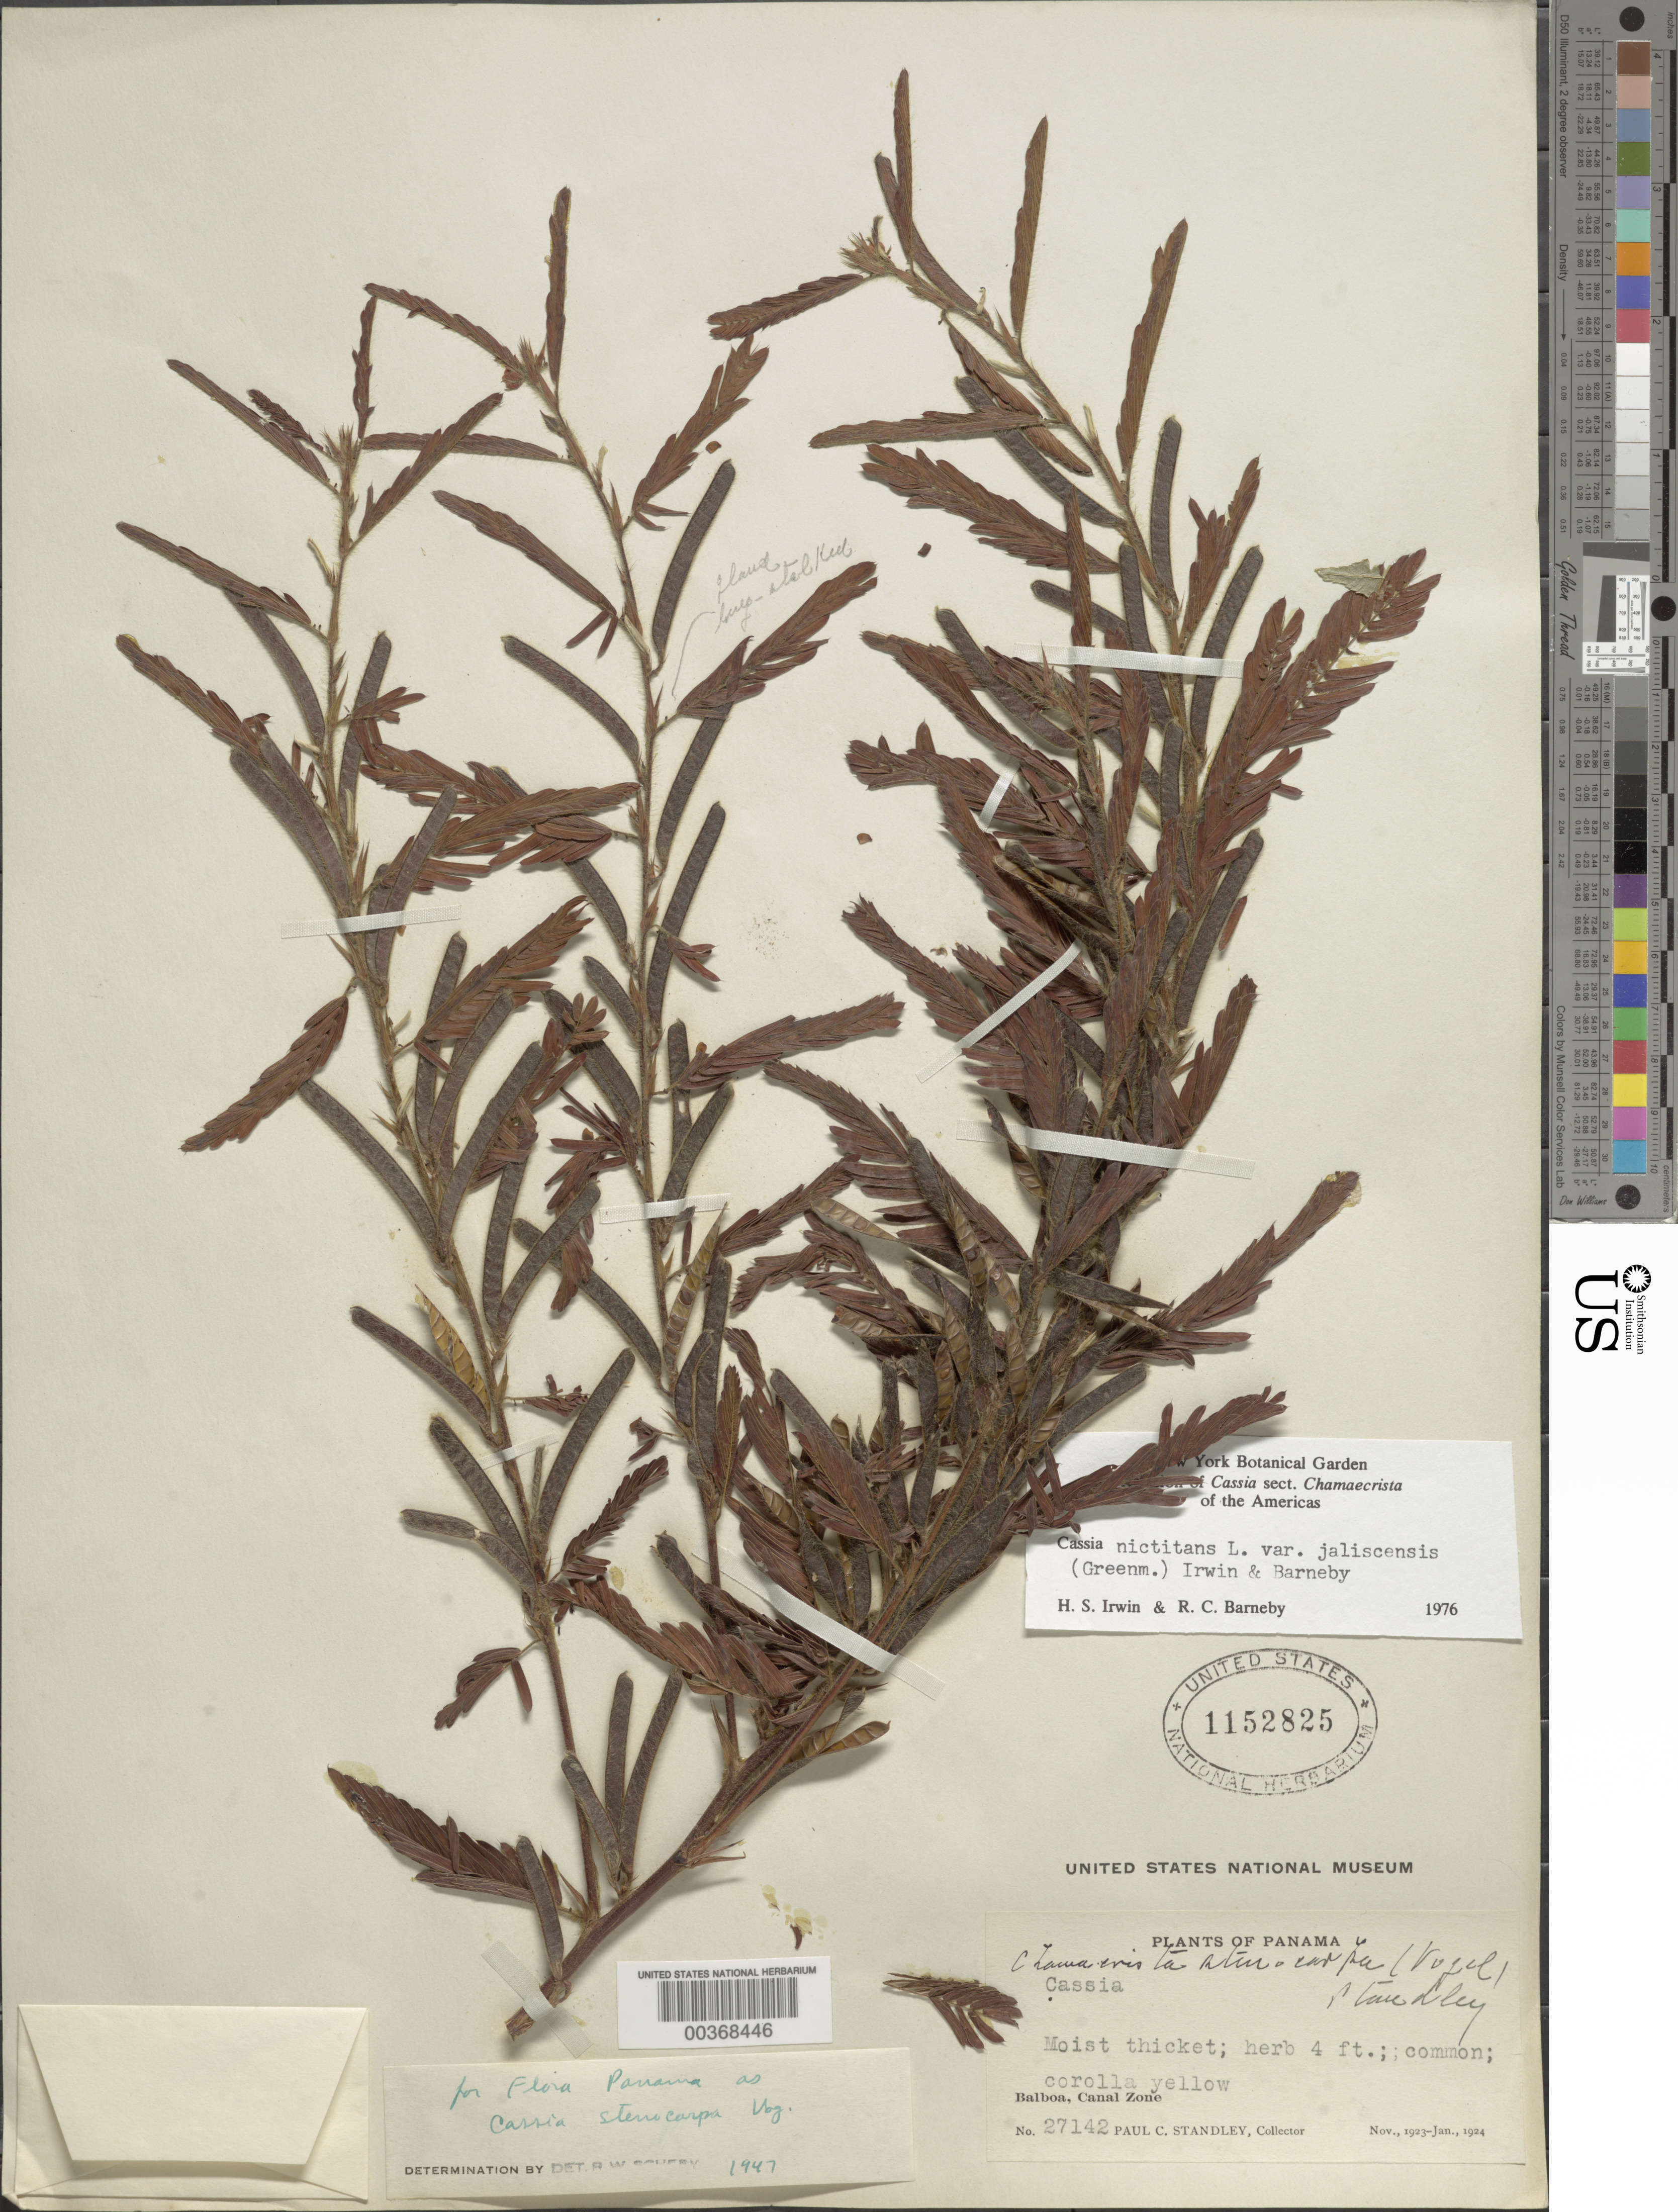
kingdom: Plantae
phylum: Tracheophyta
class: Magnoliopsida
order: Fabales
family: Fabaceae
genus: Chamaecrista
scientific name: Chamaecrista nictitans var. jaliscensis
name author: (Greenm.) H.S. Irwin & Barneby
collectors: P. C. Standley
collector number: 27142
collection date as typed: Nov 1923 to -- Jan 1924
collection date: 1923-11/1924-01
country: Panama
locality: Balboa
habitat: Moist thicket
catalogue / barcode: US 1152825